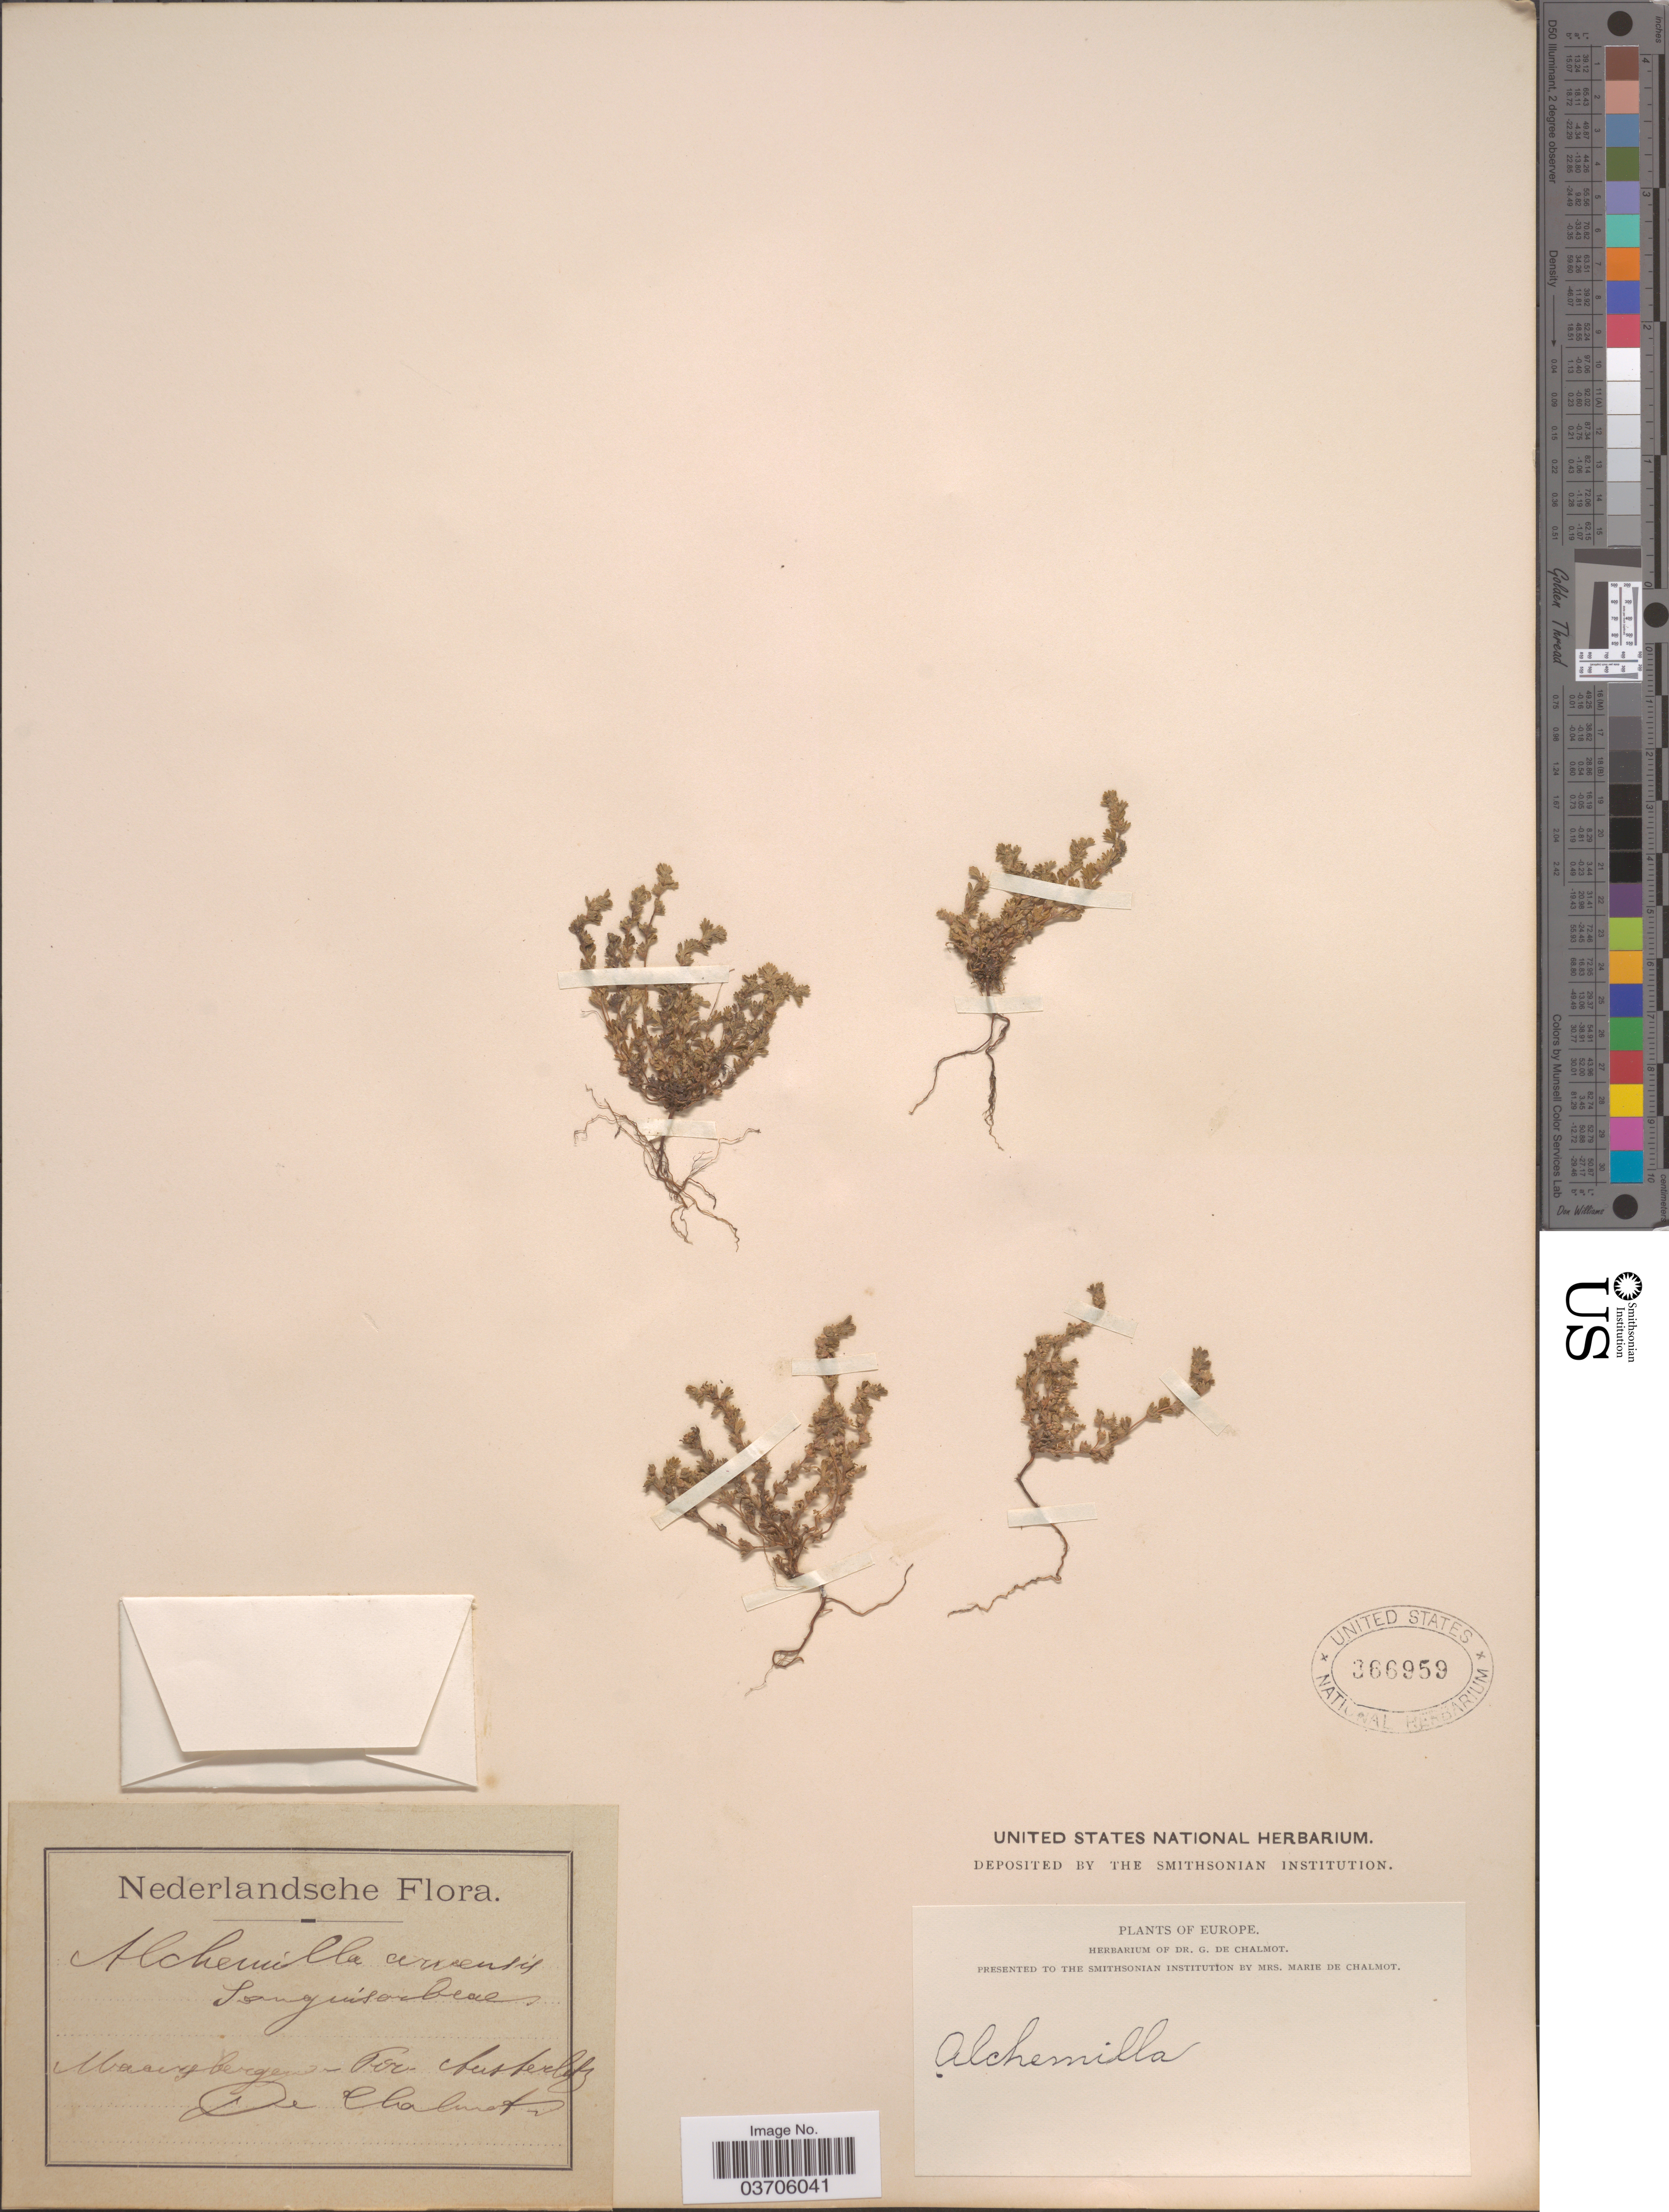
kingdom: Plantae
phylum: Tracheophyta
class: Magnoliopsida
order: Rosales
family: Rosaceae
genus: Aphanes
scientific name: Aphanes australis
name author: Rydb.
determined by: Strong, Mark T., (BOT), Smithsonian Institution - National Museum of Natural History (UNITED STATES)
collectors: G. de Chalmot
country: Netherlands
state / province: Utrecht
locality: Maarsbergen-Pir. Austerlitz.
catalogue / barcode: US 366959